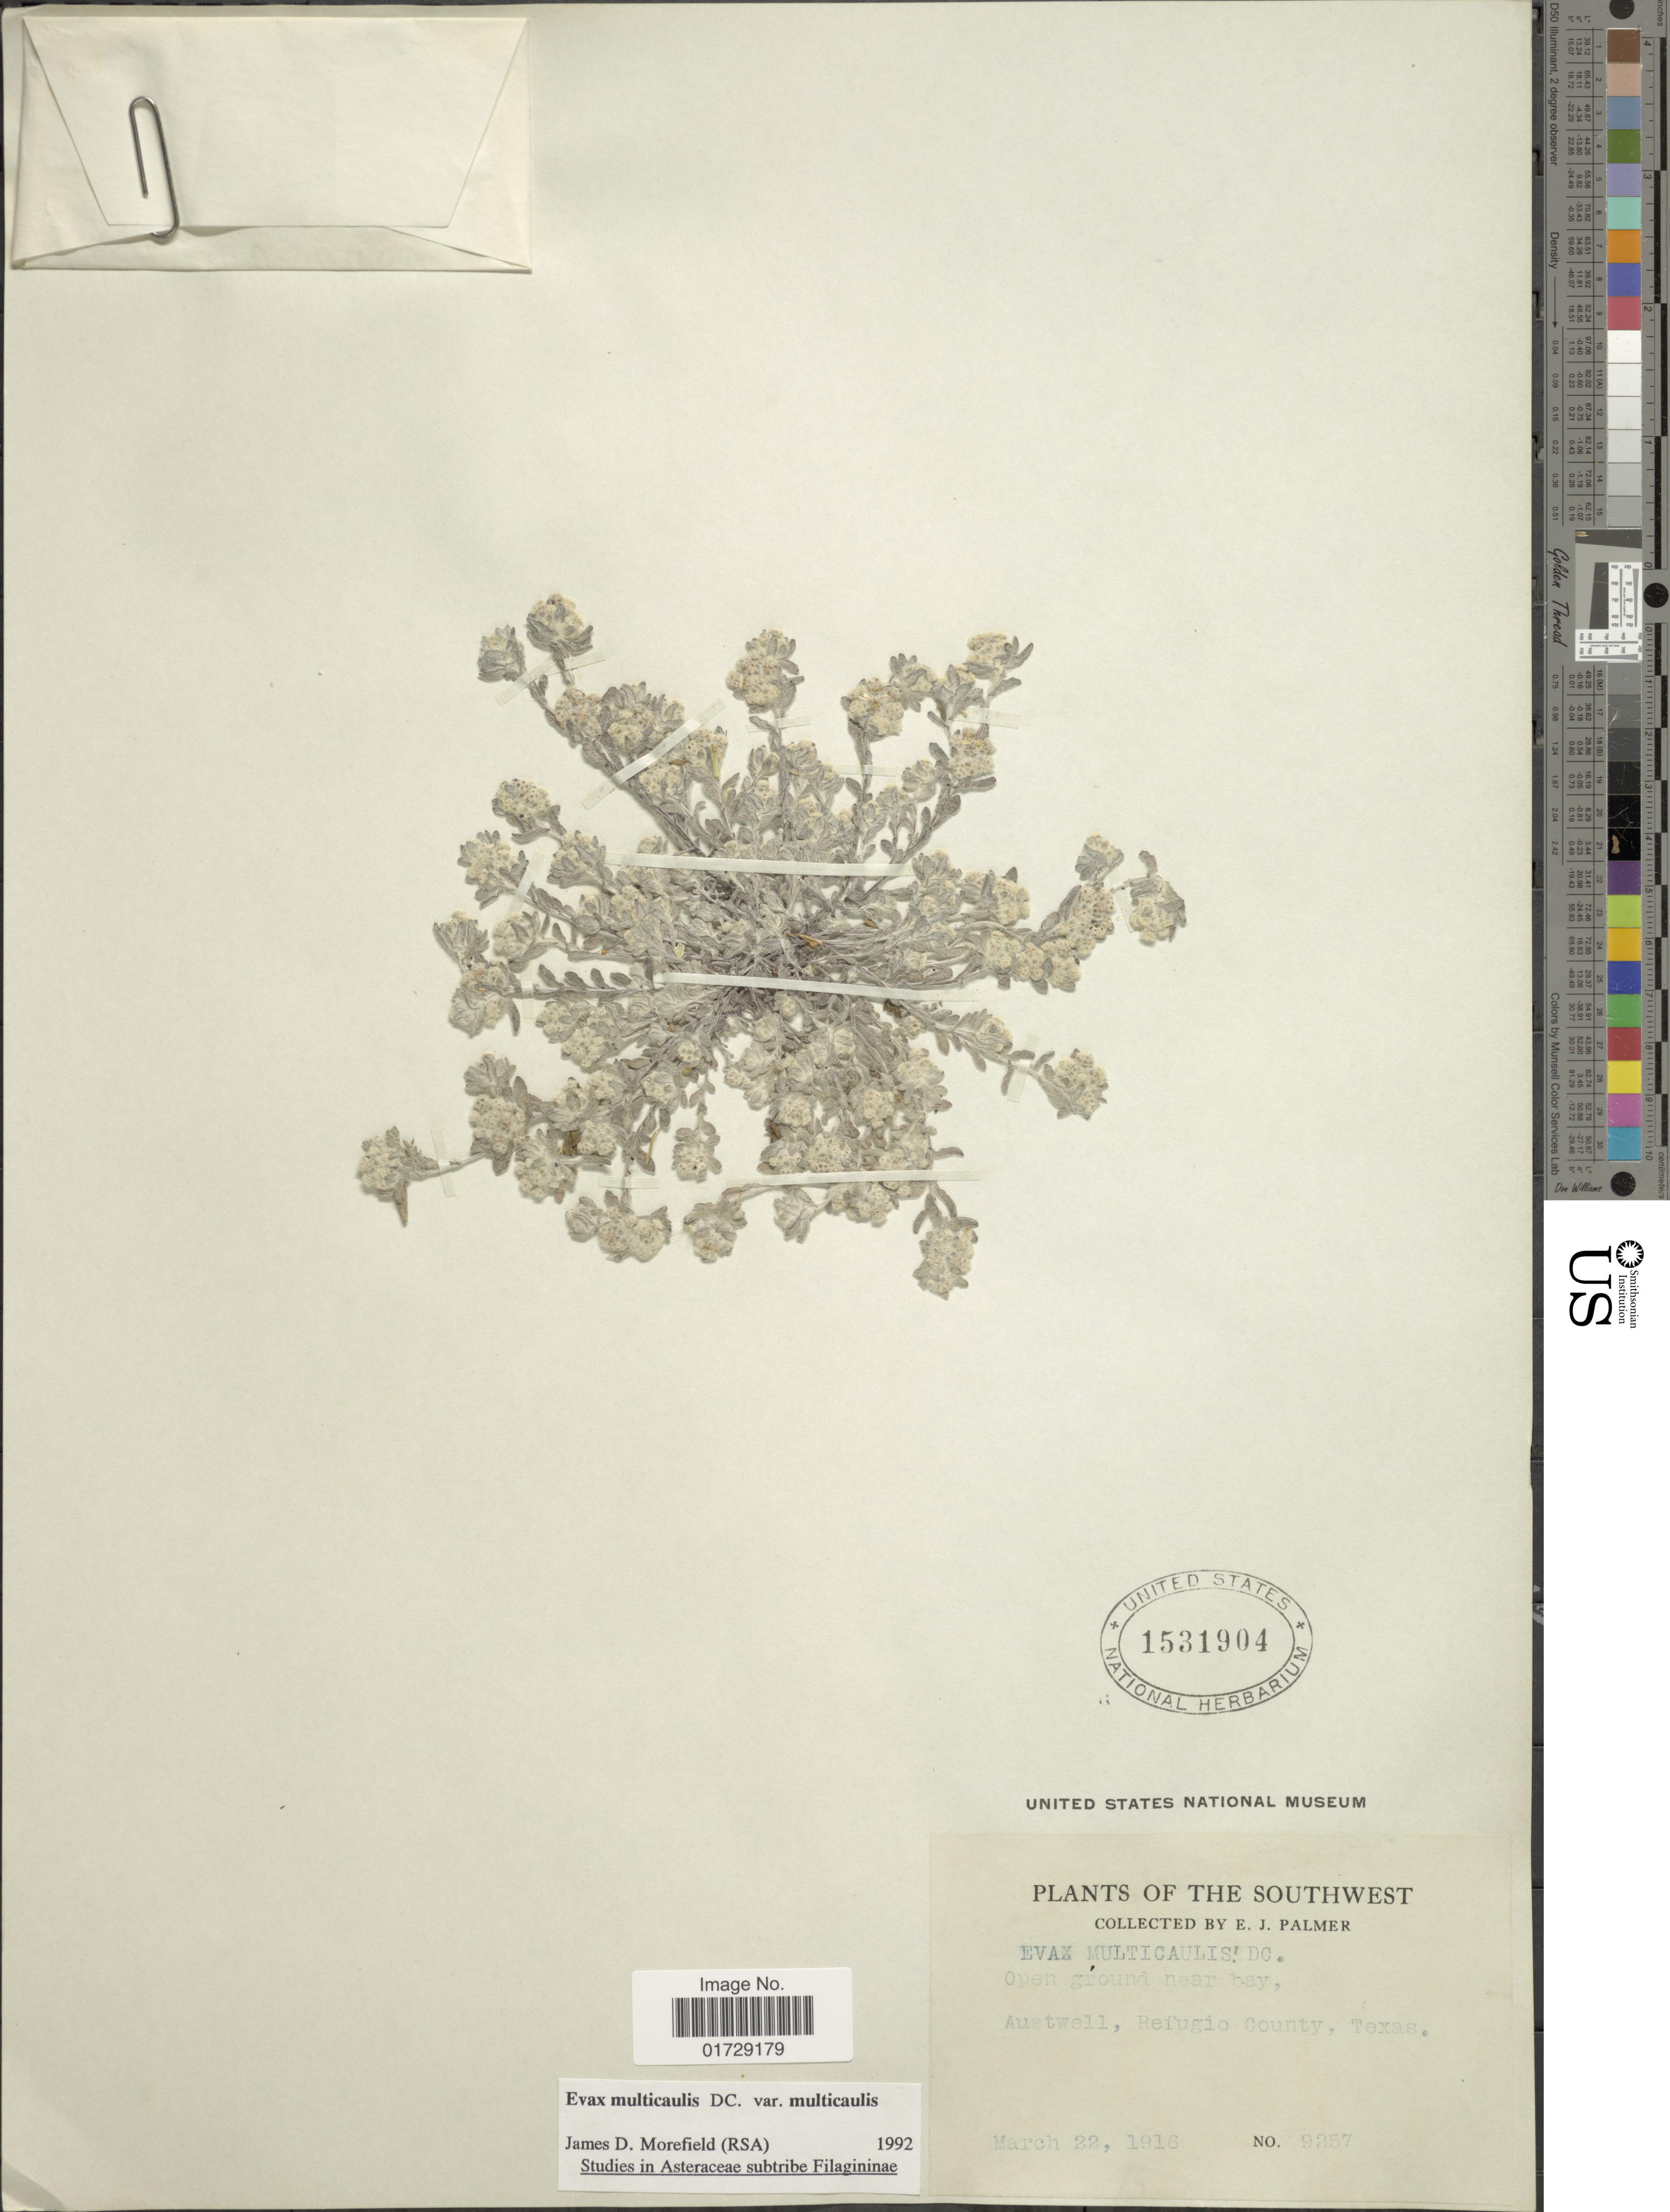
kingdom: Plantae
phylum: Tracheophyta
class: Magnoliopsida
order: Asterales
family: Asteraceae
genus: Evax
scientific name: Evax multicaulis var. multicaulis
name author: DC.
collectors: E. J. Palmer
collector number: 9257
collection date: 1916-03-22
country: United States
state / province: Texas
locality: Austwell, Refugio County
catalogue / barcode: US 1531904